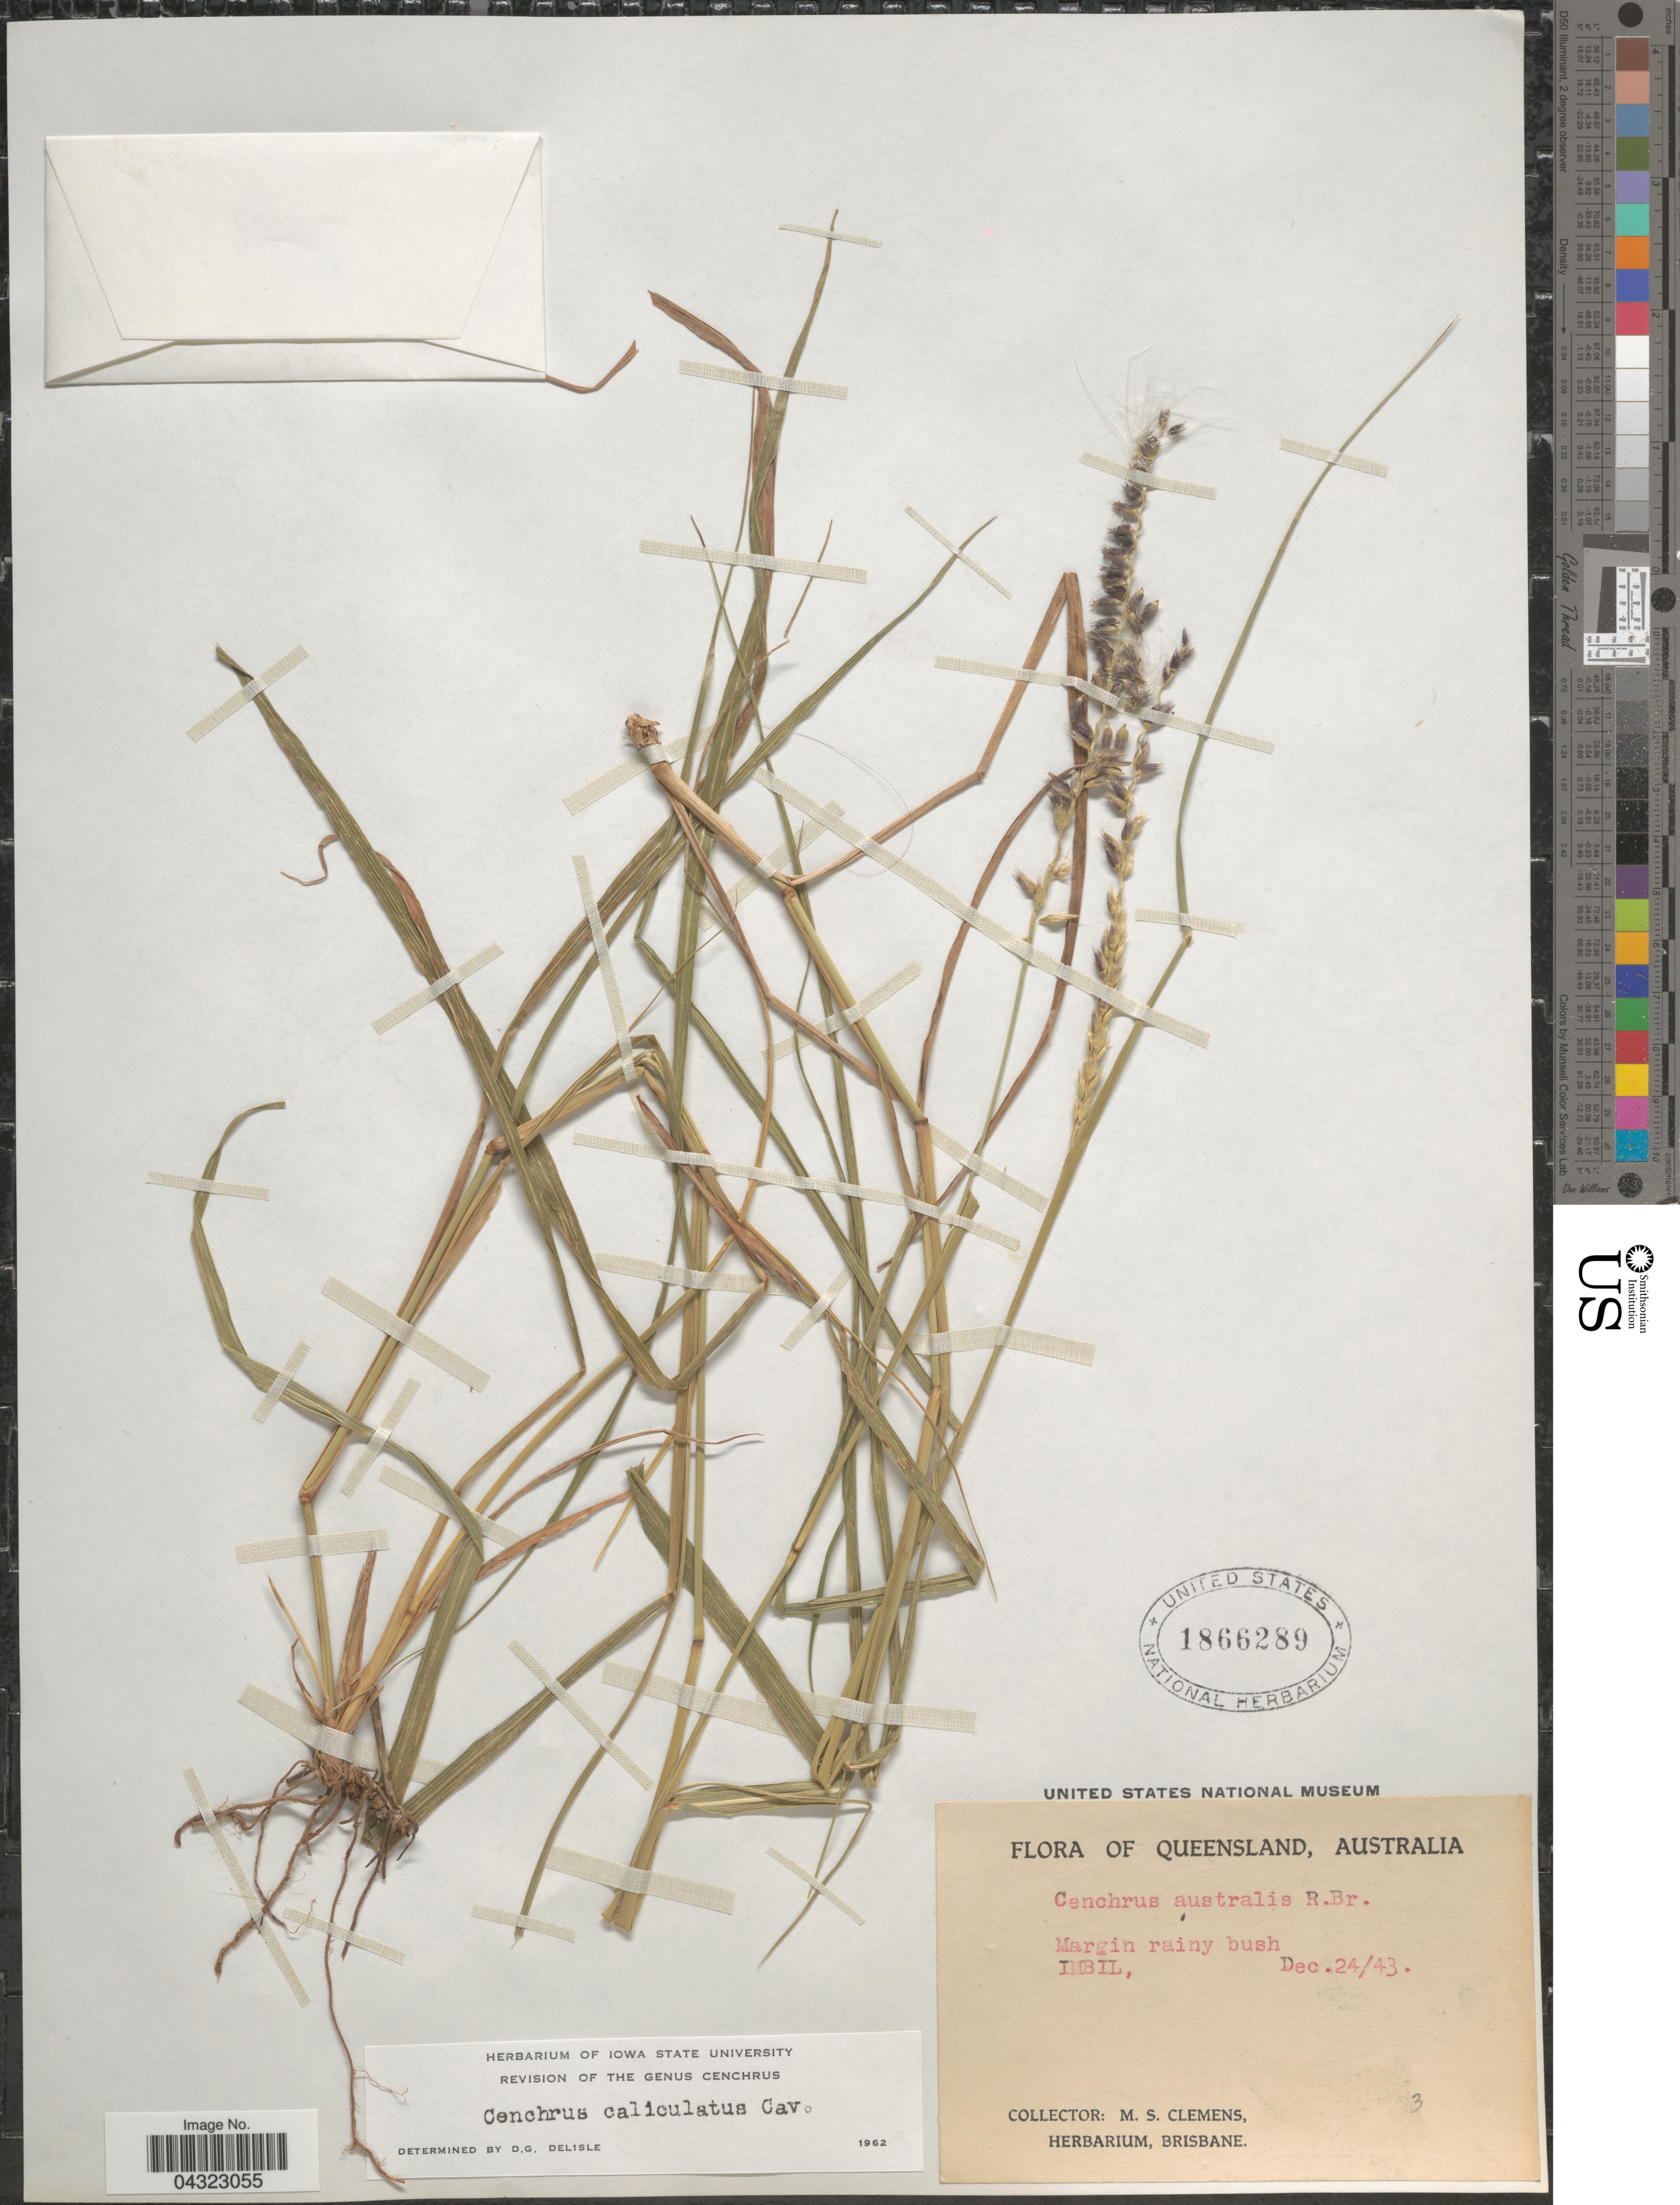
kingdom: Plantae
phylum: Tracheophyta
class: Liliopsida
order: Poales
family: Poaceae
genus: Cenchrus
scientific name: Cenchrus caliculatus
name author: Cav.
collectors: M. S. Clemens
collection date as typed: Transcribed d/m/y: 24/12/43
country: Australia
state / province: Queensland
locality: Margin, rainy bush. IMBIL.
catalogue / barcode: US 1866289